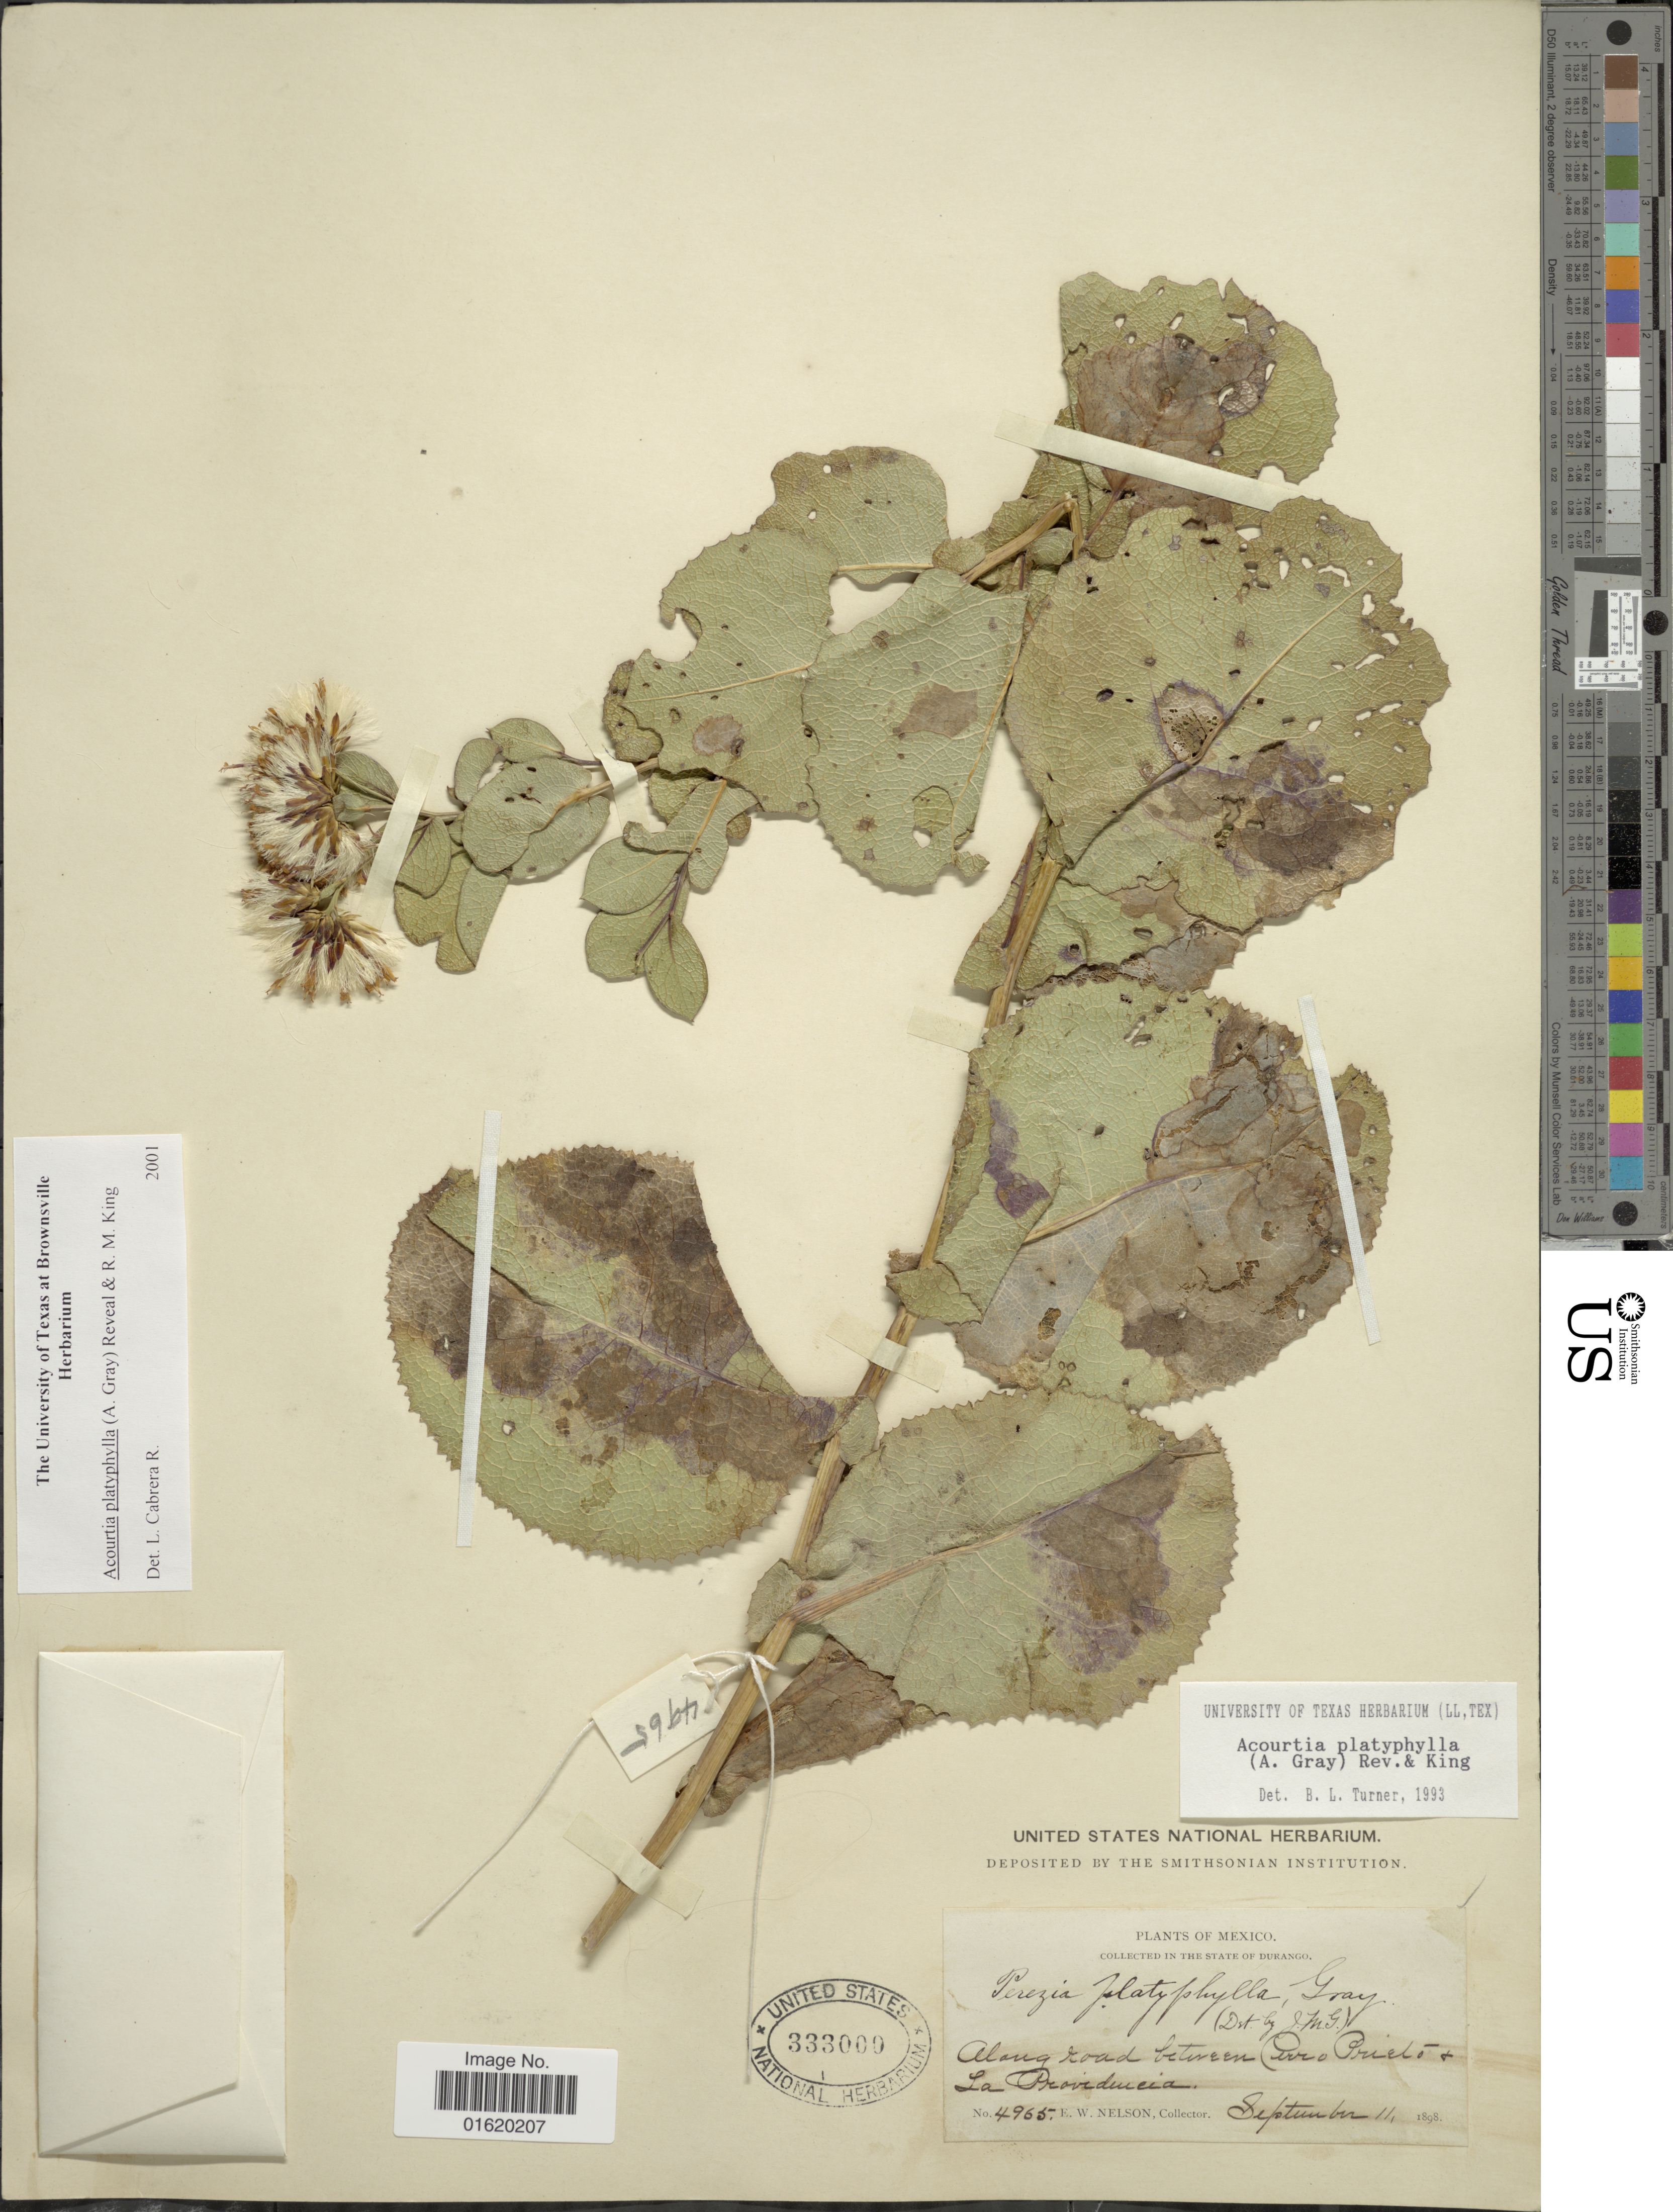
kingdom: Plantae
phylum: Tracheophyta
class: Magnoliopsida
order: Asterales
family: Asteraceae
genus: Acourtia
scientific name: Acourtia platyphylla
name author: (A. Gray) Reveal & R.M. King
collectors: E. W. Nelson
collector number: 4965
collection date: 1898-09-11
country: Mexico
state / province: Durango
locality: Along road between Cerro Prieló + La Providencia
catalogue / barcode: US 333000